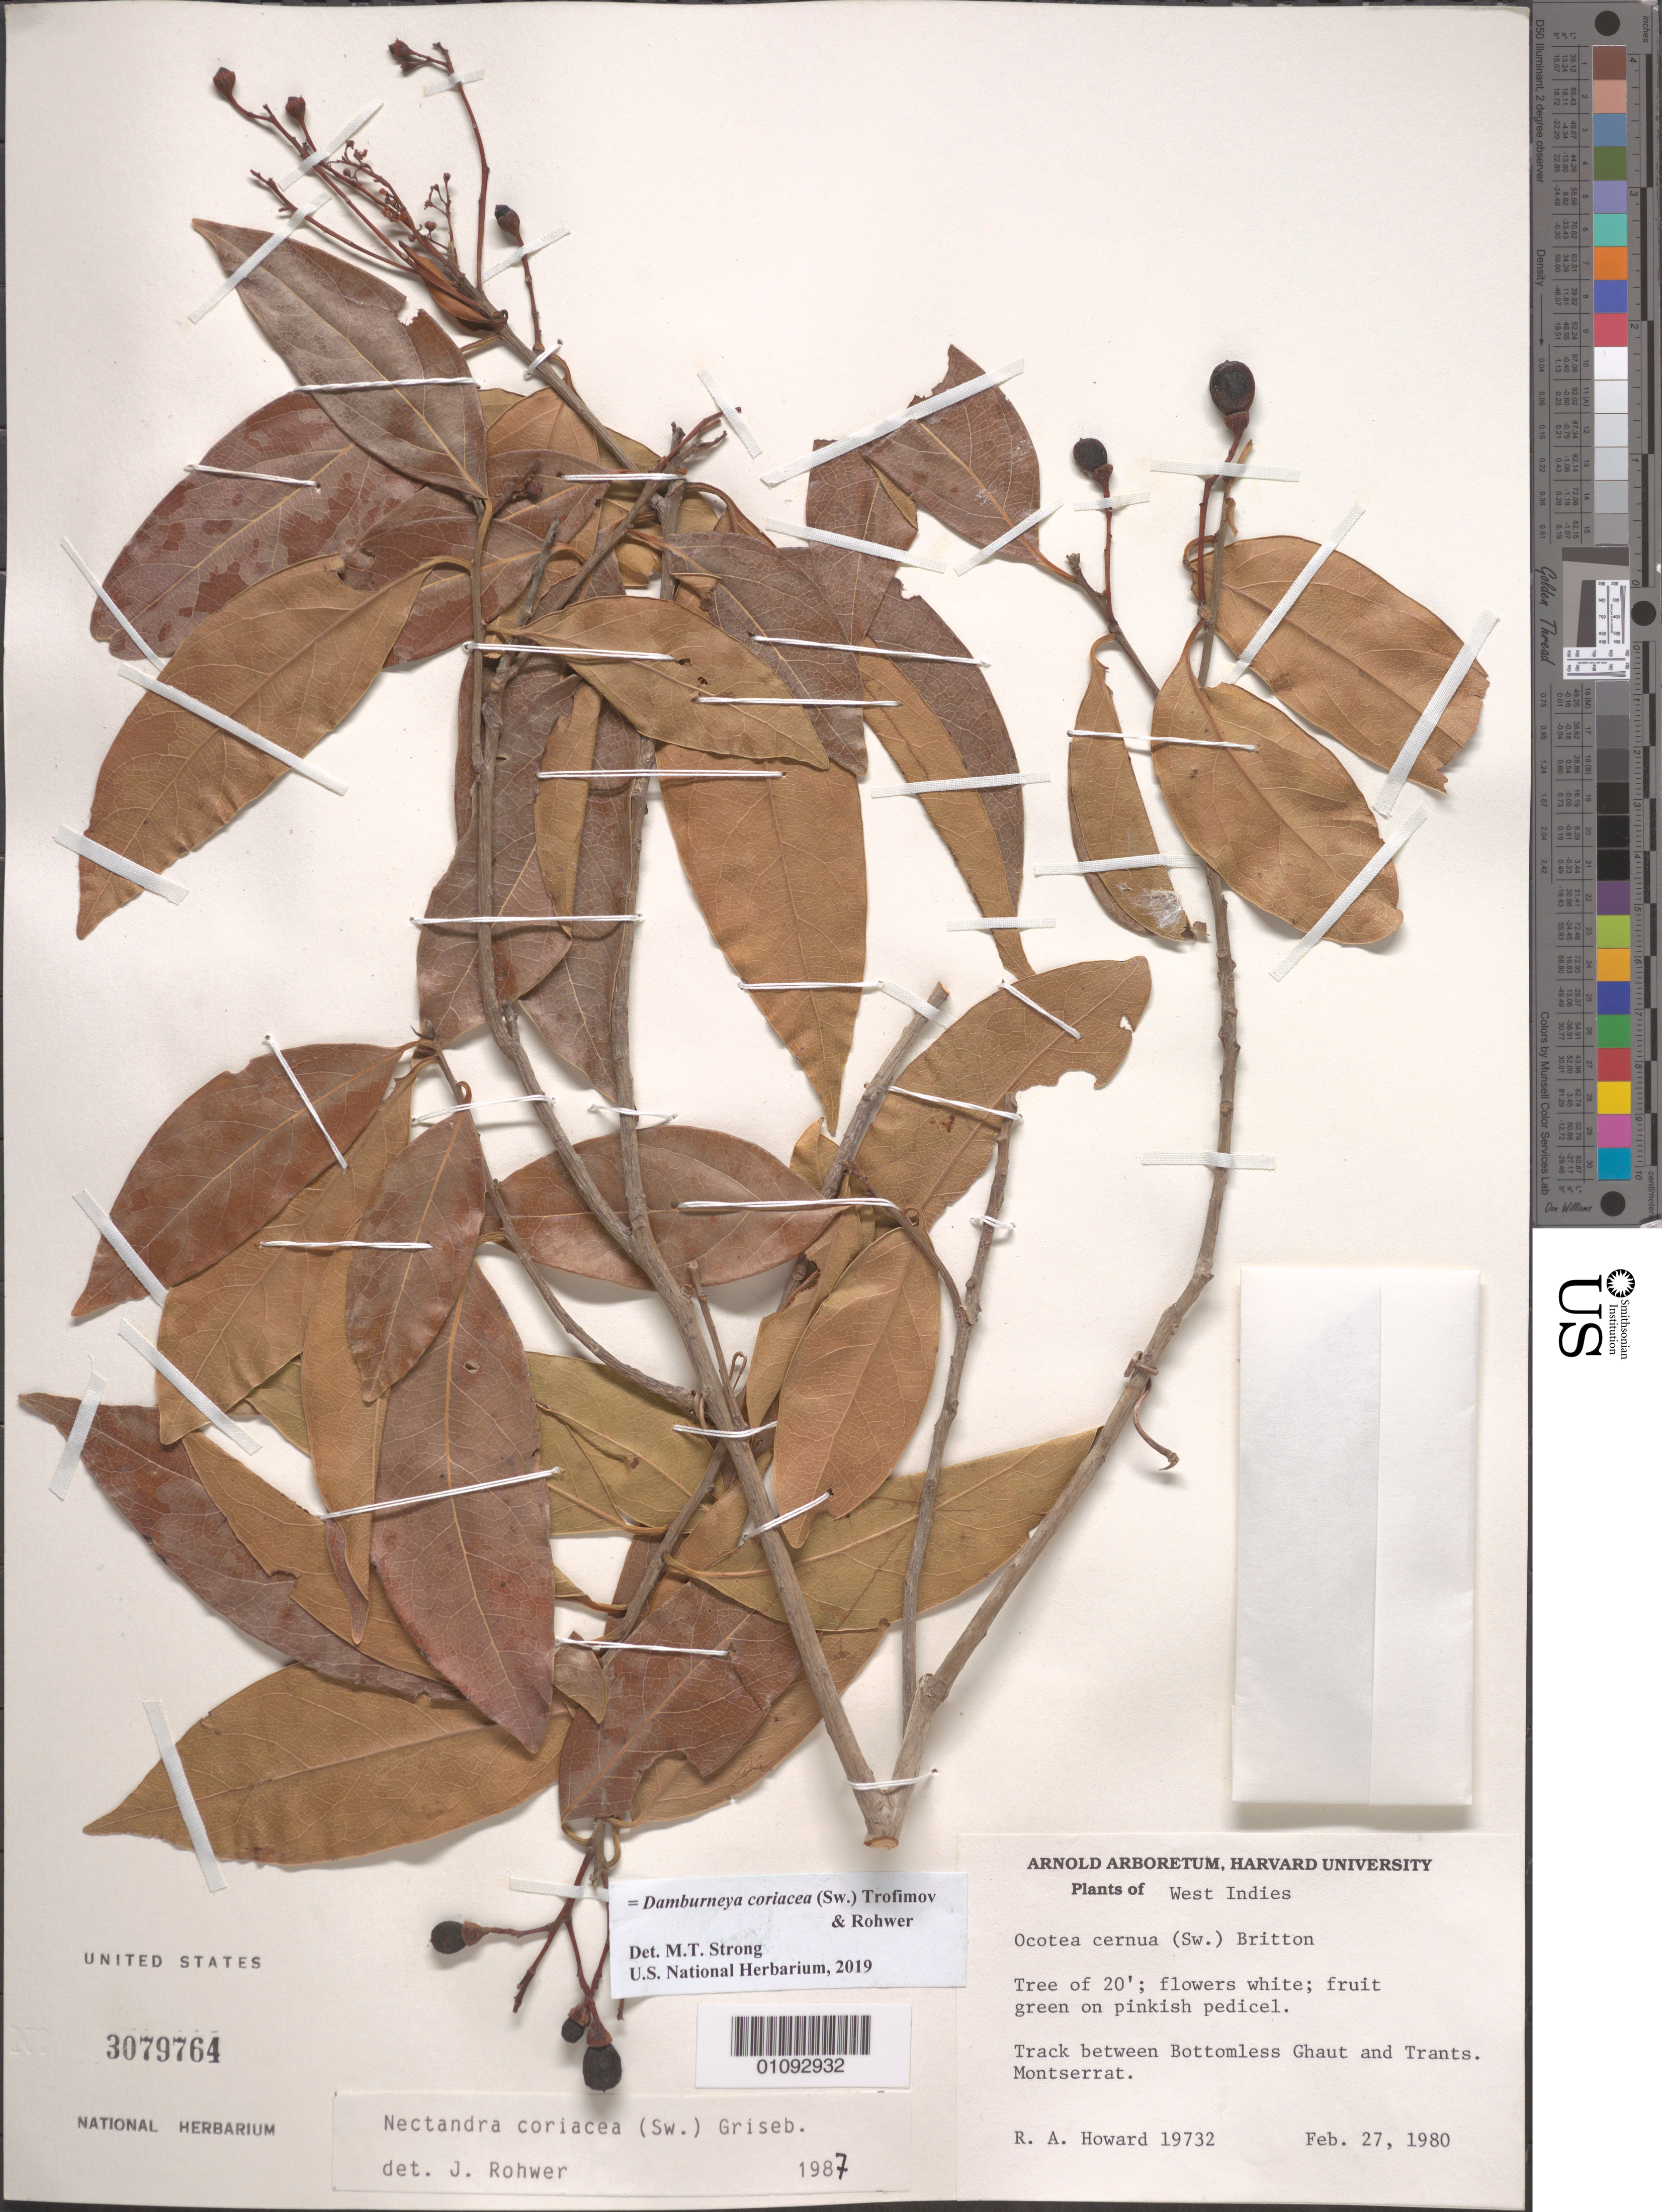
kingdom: Plantae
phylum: Tracheophyta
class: Magnoliopsida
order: Laurales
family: Lauraceae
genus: Damburneya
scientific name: Damburneya coriacea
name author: (Sw.) Trofimov & Rohwer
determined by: Strong, M. T., (US), Smithsonian Institution - National Museum of Natural History (UNITED STATES)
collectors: R. A. Howard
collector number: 19732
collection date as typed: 27 Feb 1980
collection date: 1980-02-27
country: Montserrat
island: Montserrat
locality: Between Ghaut and Trants.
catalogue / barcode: US 3079764